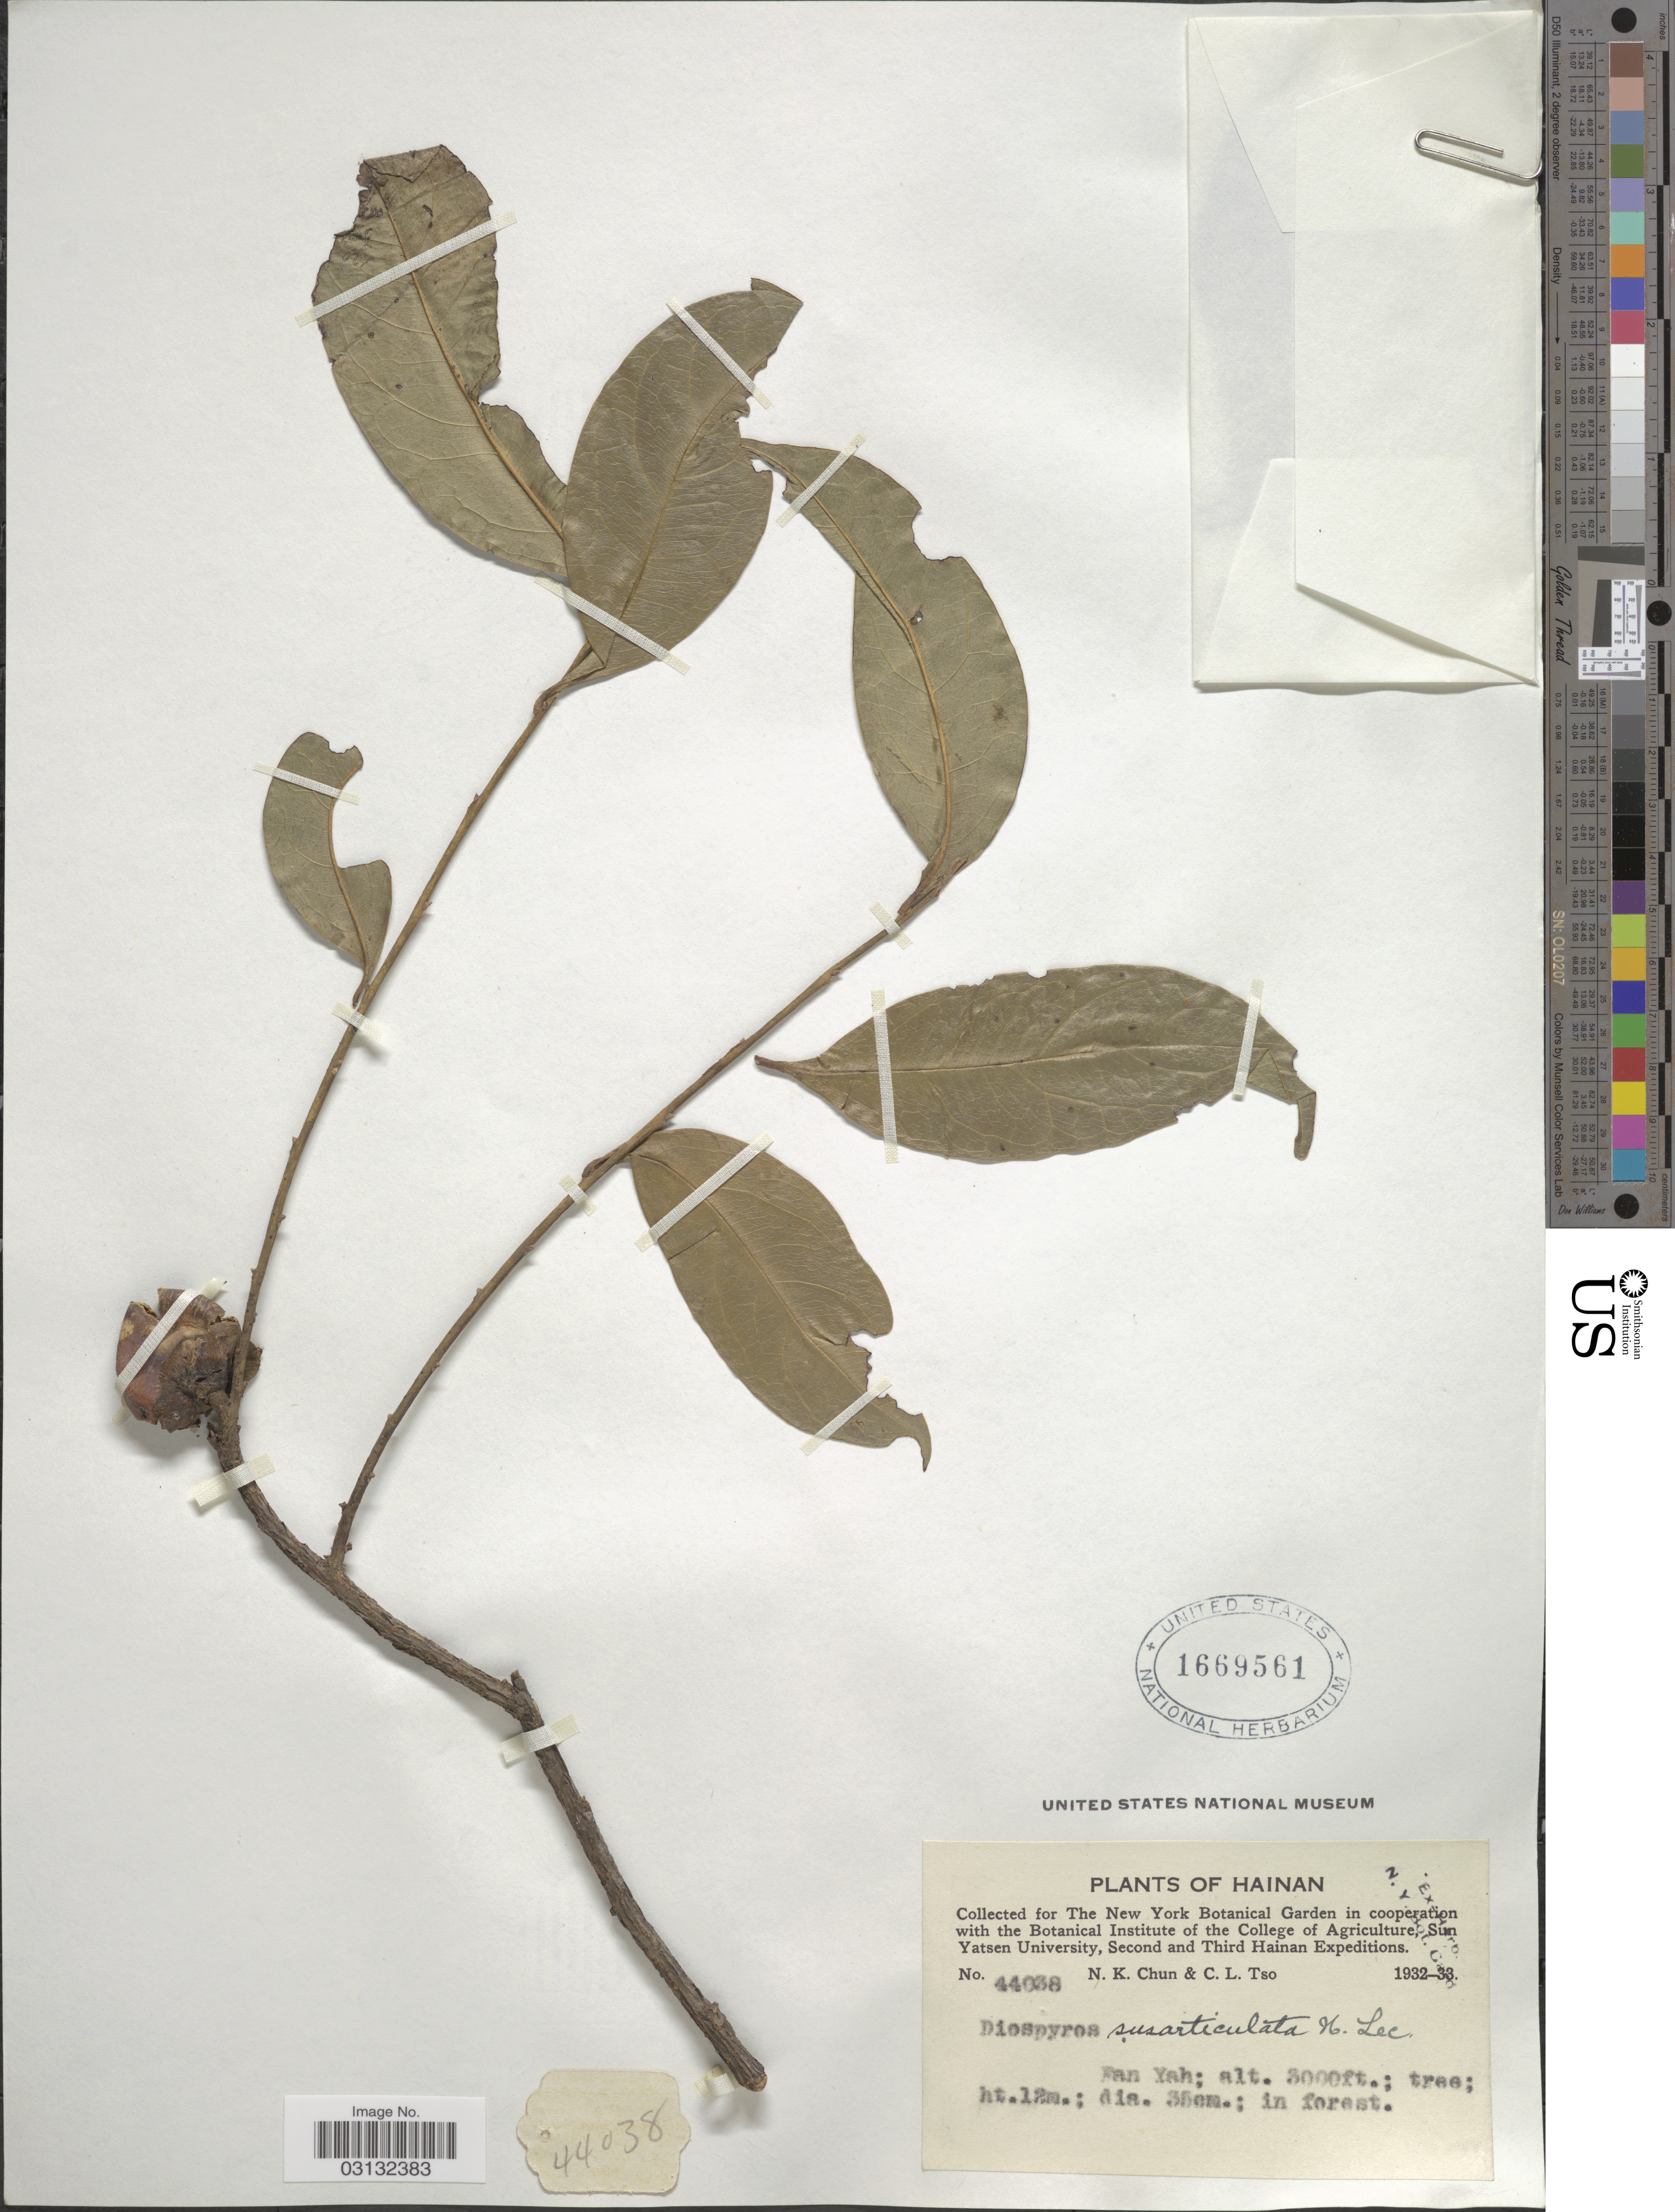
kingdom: Plantae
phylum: Tracheophyta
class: Magnoliopsida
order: Ericales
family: Ebenaceae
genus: Diospyros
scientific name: Diospyros susarticulata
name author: Lecomte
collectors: N. K. Chun & C. Tso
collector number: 44038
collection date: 1932/1933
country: China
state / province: Hainan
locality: Fan Yah.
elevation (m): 914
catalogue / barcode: US 1669561